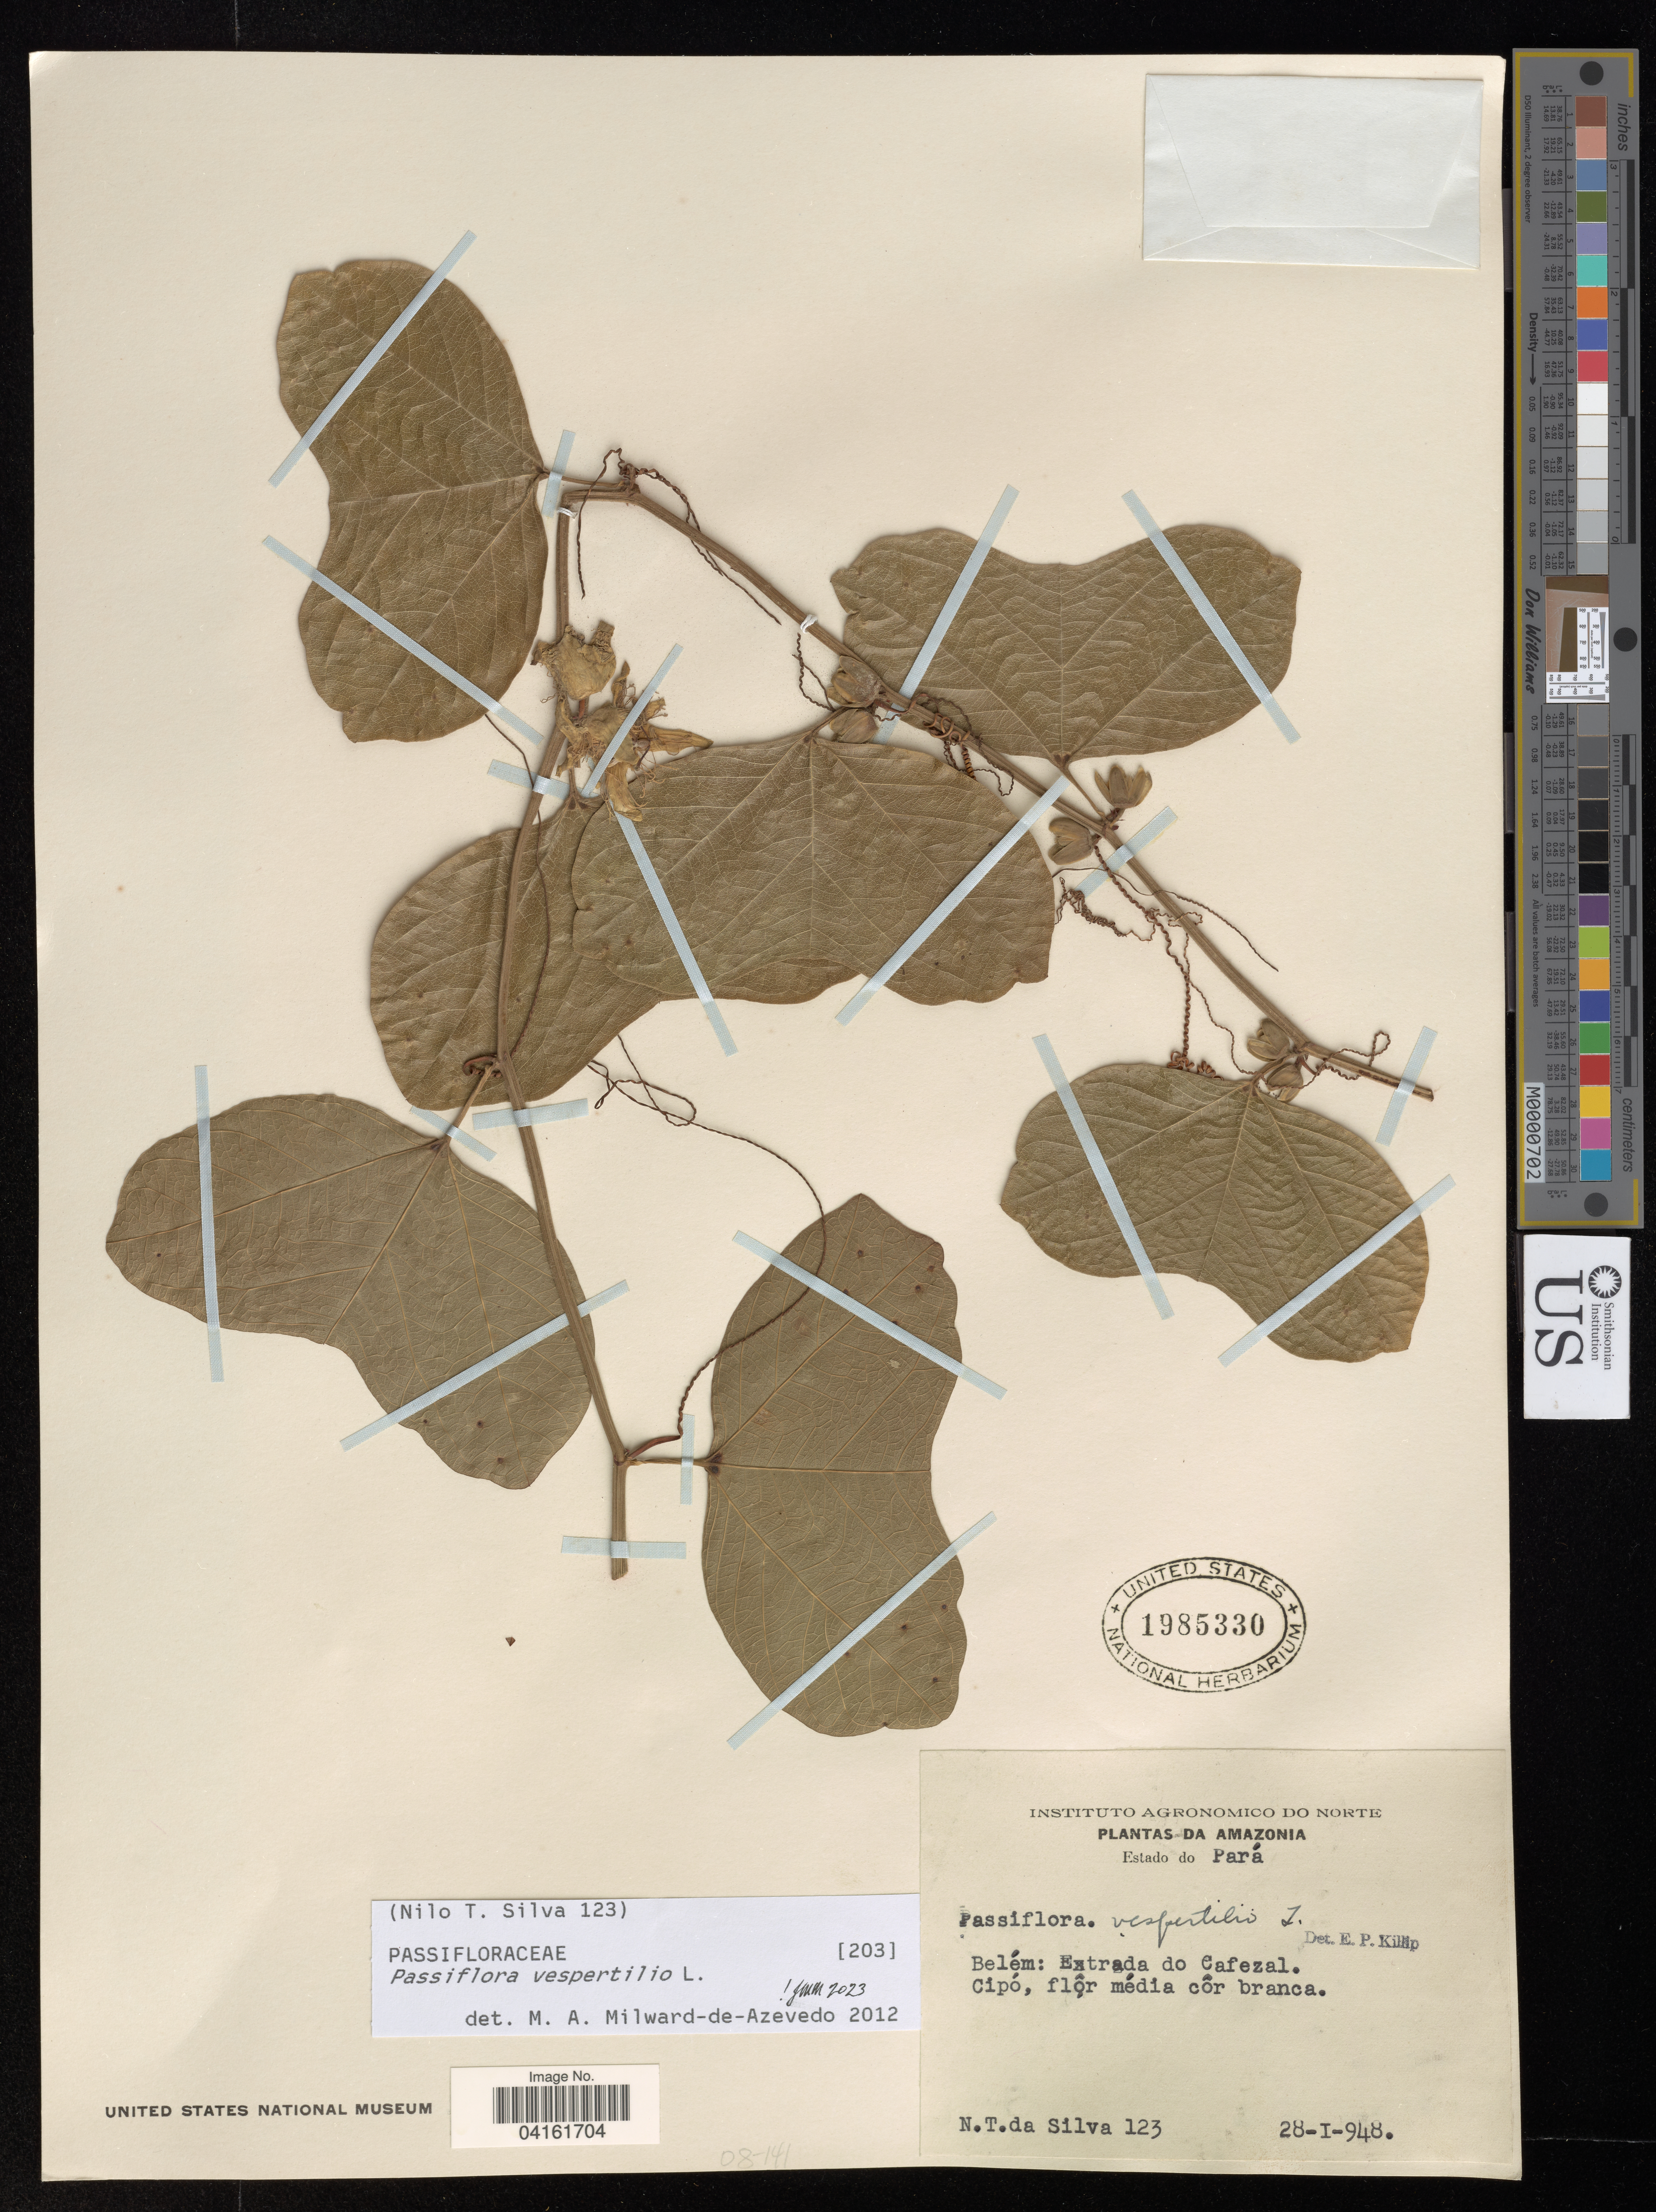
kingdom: Plantae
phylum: Tracheophyta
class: Magnoliopsida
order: Malpighiales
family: Passifloraceae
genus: Passiflora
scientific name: Passiflora vespertilio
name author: L.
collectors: N. T. Silva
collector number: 123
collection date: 1948-01-28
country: Brazil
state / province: Pará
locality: Amazonia. Belém: Extrada do Cafezal.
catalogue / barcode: US 1985330